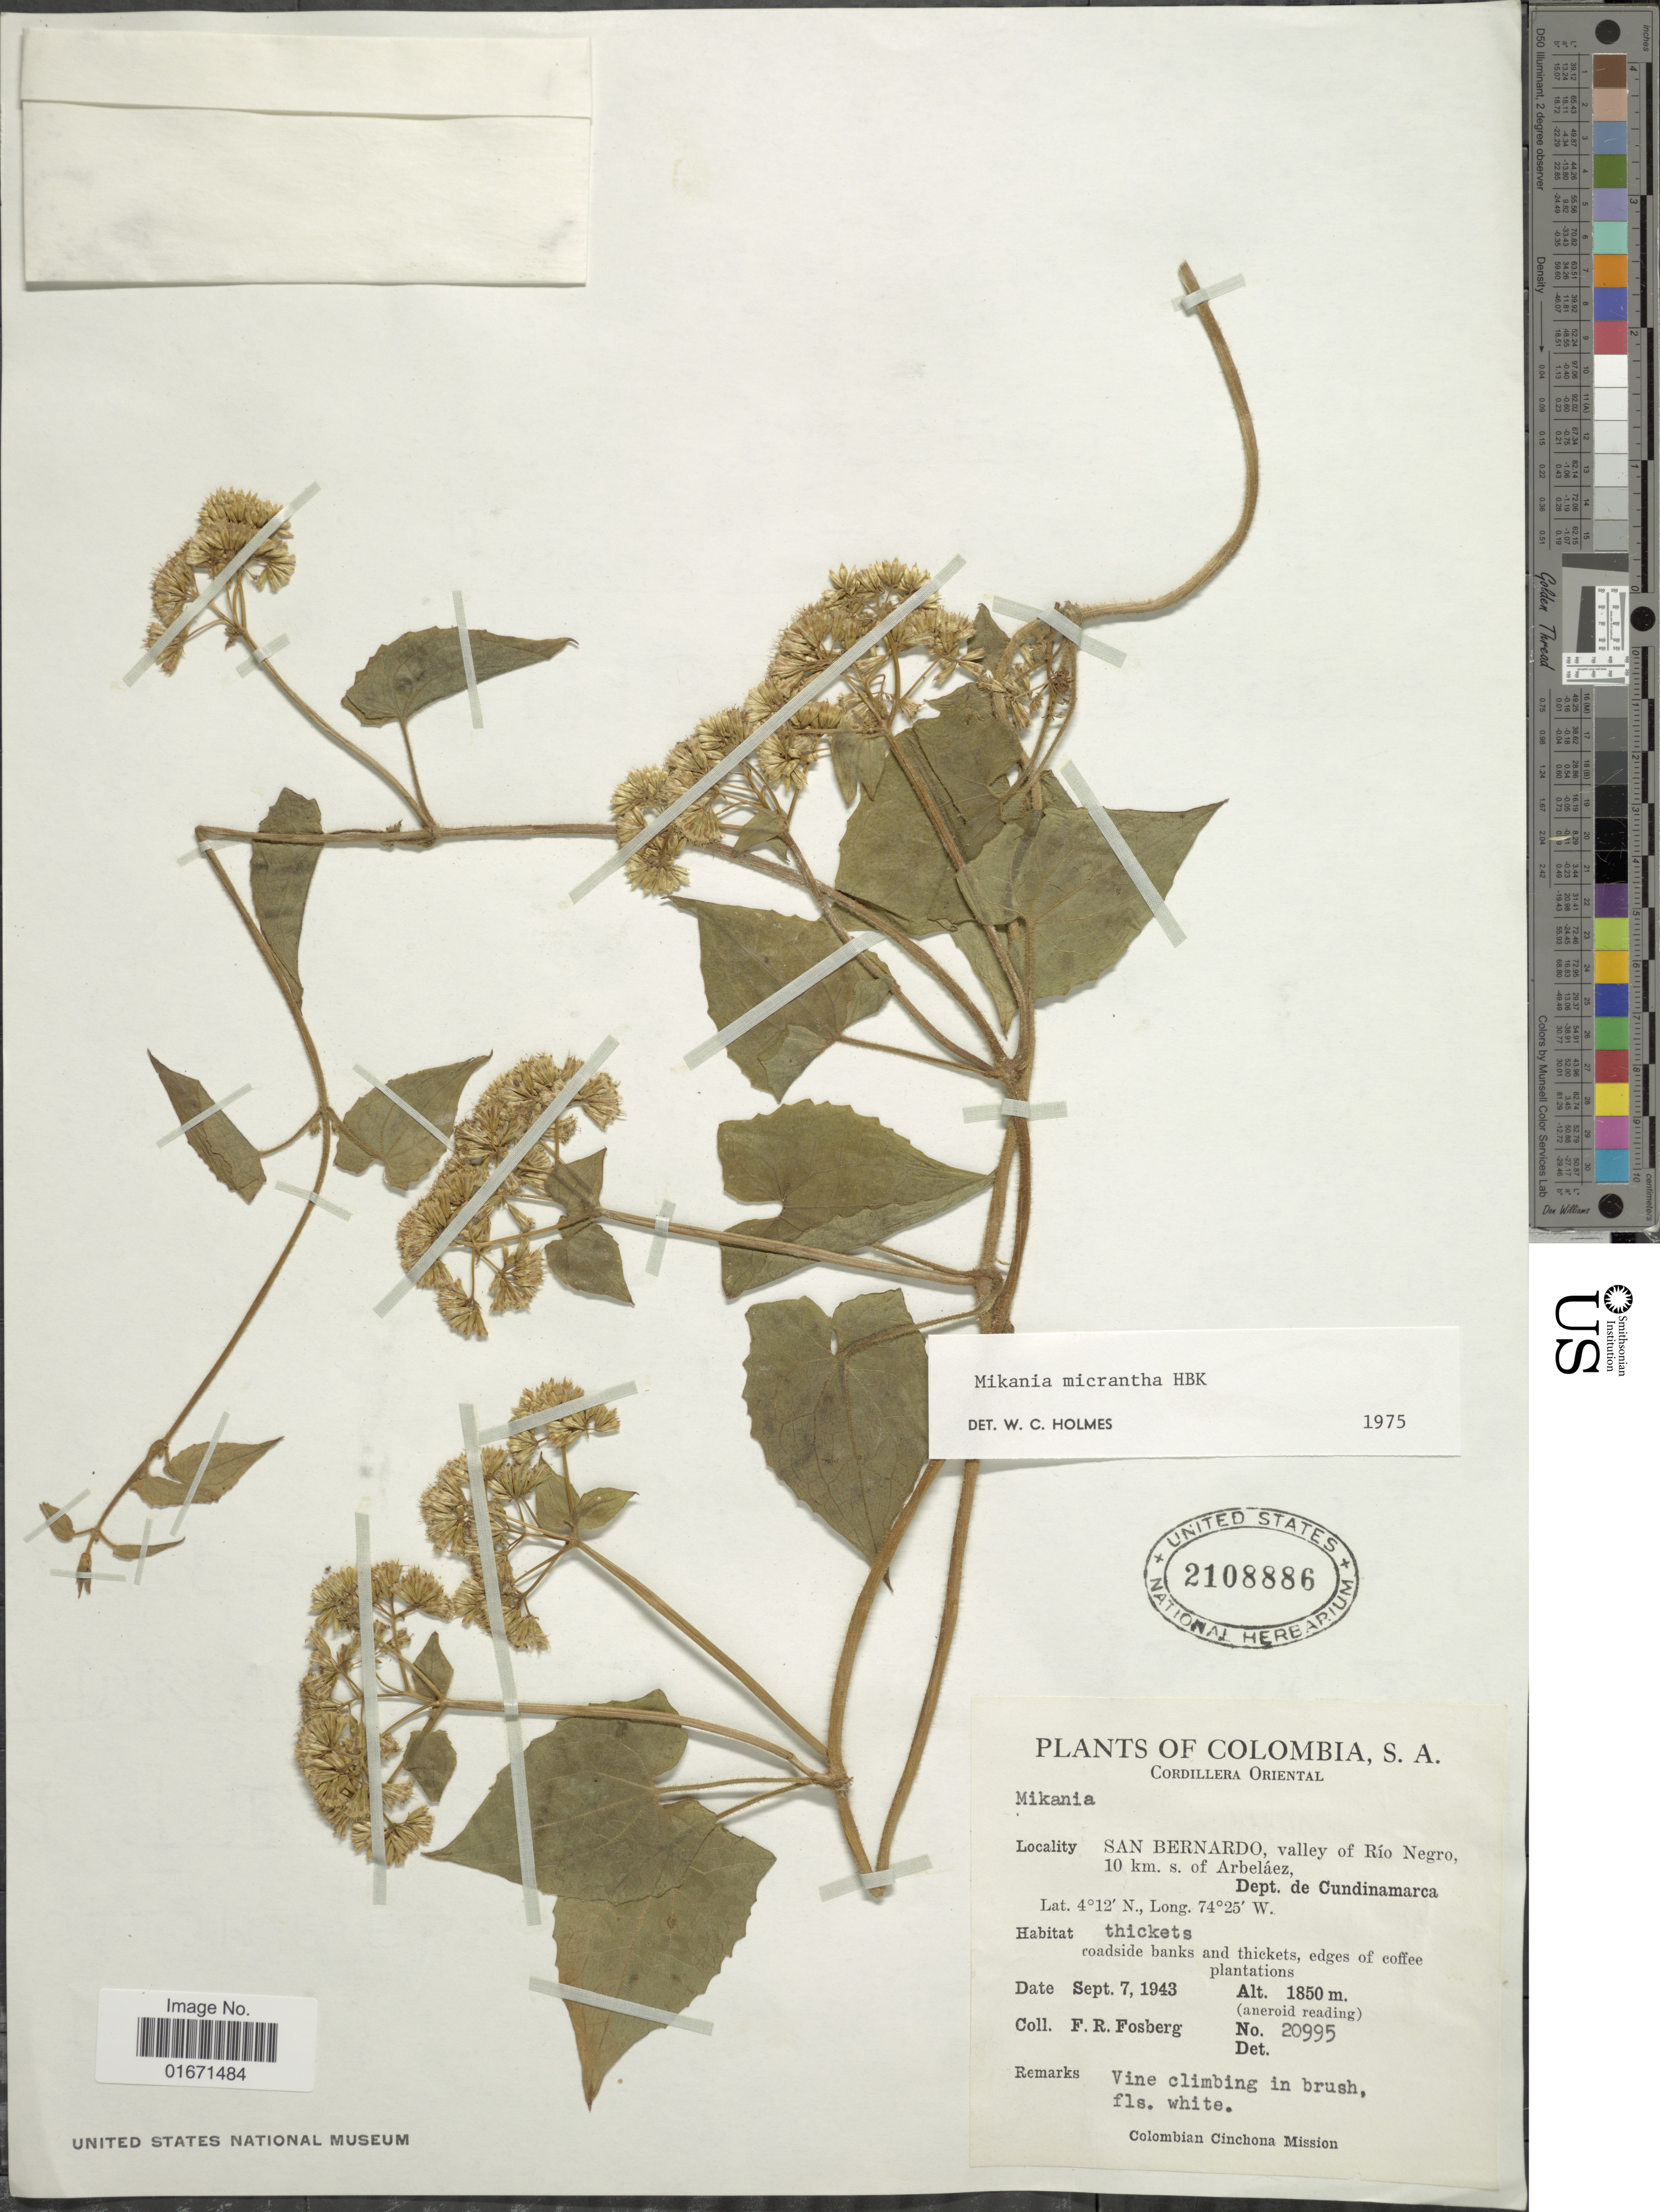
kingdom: Plantae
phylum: Tracheophyta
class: Magnoliopsida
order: Asterales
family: Asteraceae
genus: Mikania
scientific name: Mikania micrantha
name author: Kunth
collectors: F. R. Fosberg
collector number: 20995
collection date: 1943-09-07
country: Colombia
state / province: Cundinamarca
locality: Cordillera Oriental. San Bernardo, valley of Río Negro, 10 km. s. of Arbeláez, Dept. de Cundinamarca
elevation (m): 1850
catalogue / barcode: US 2108886